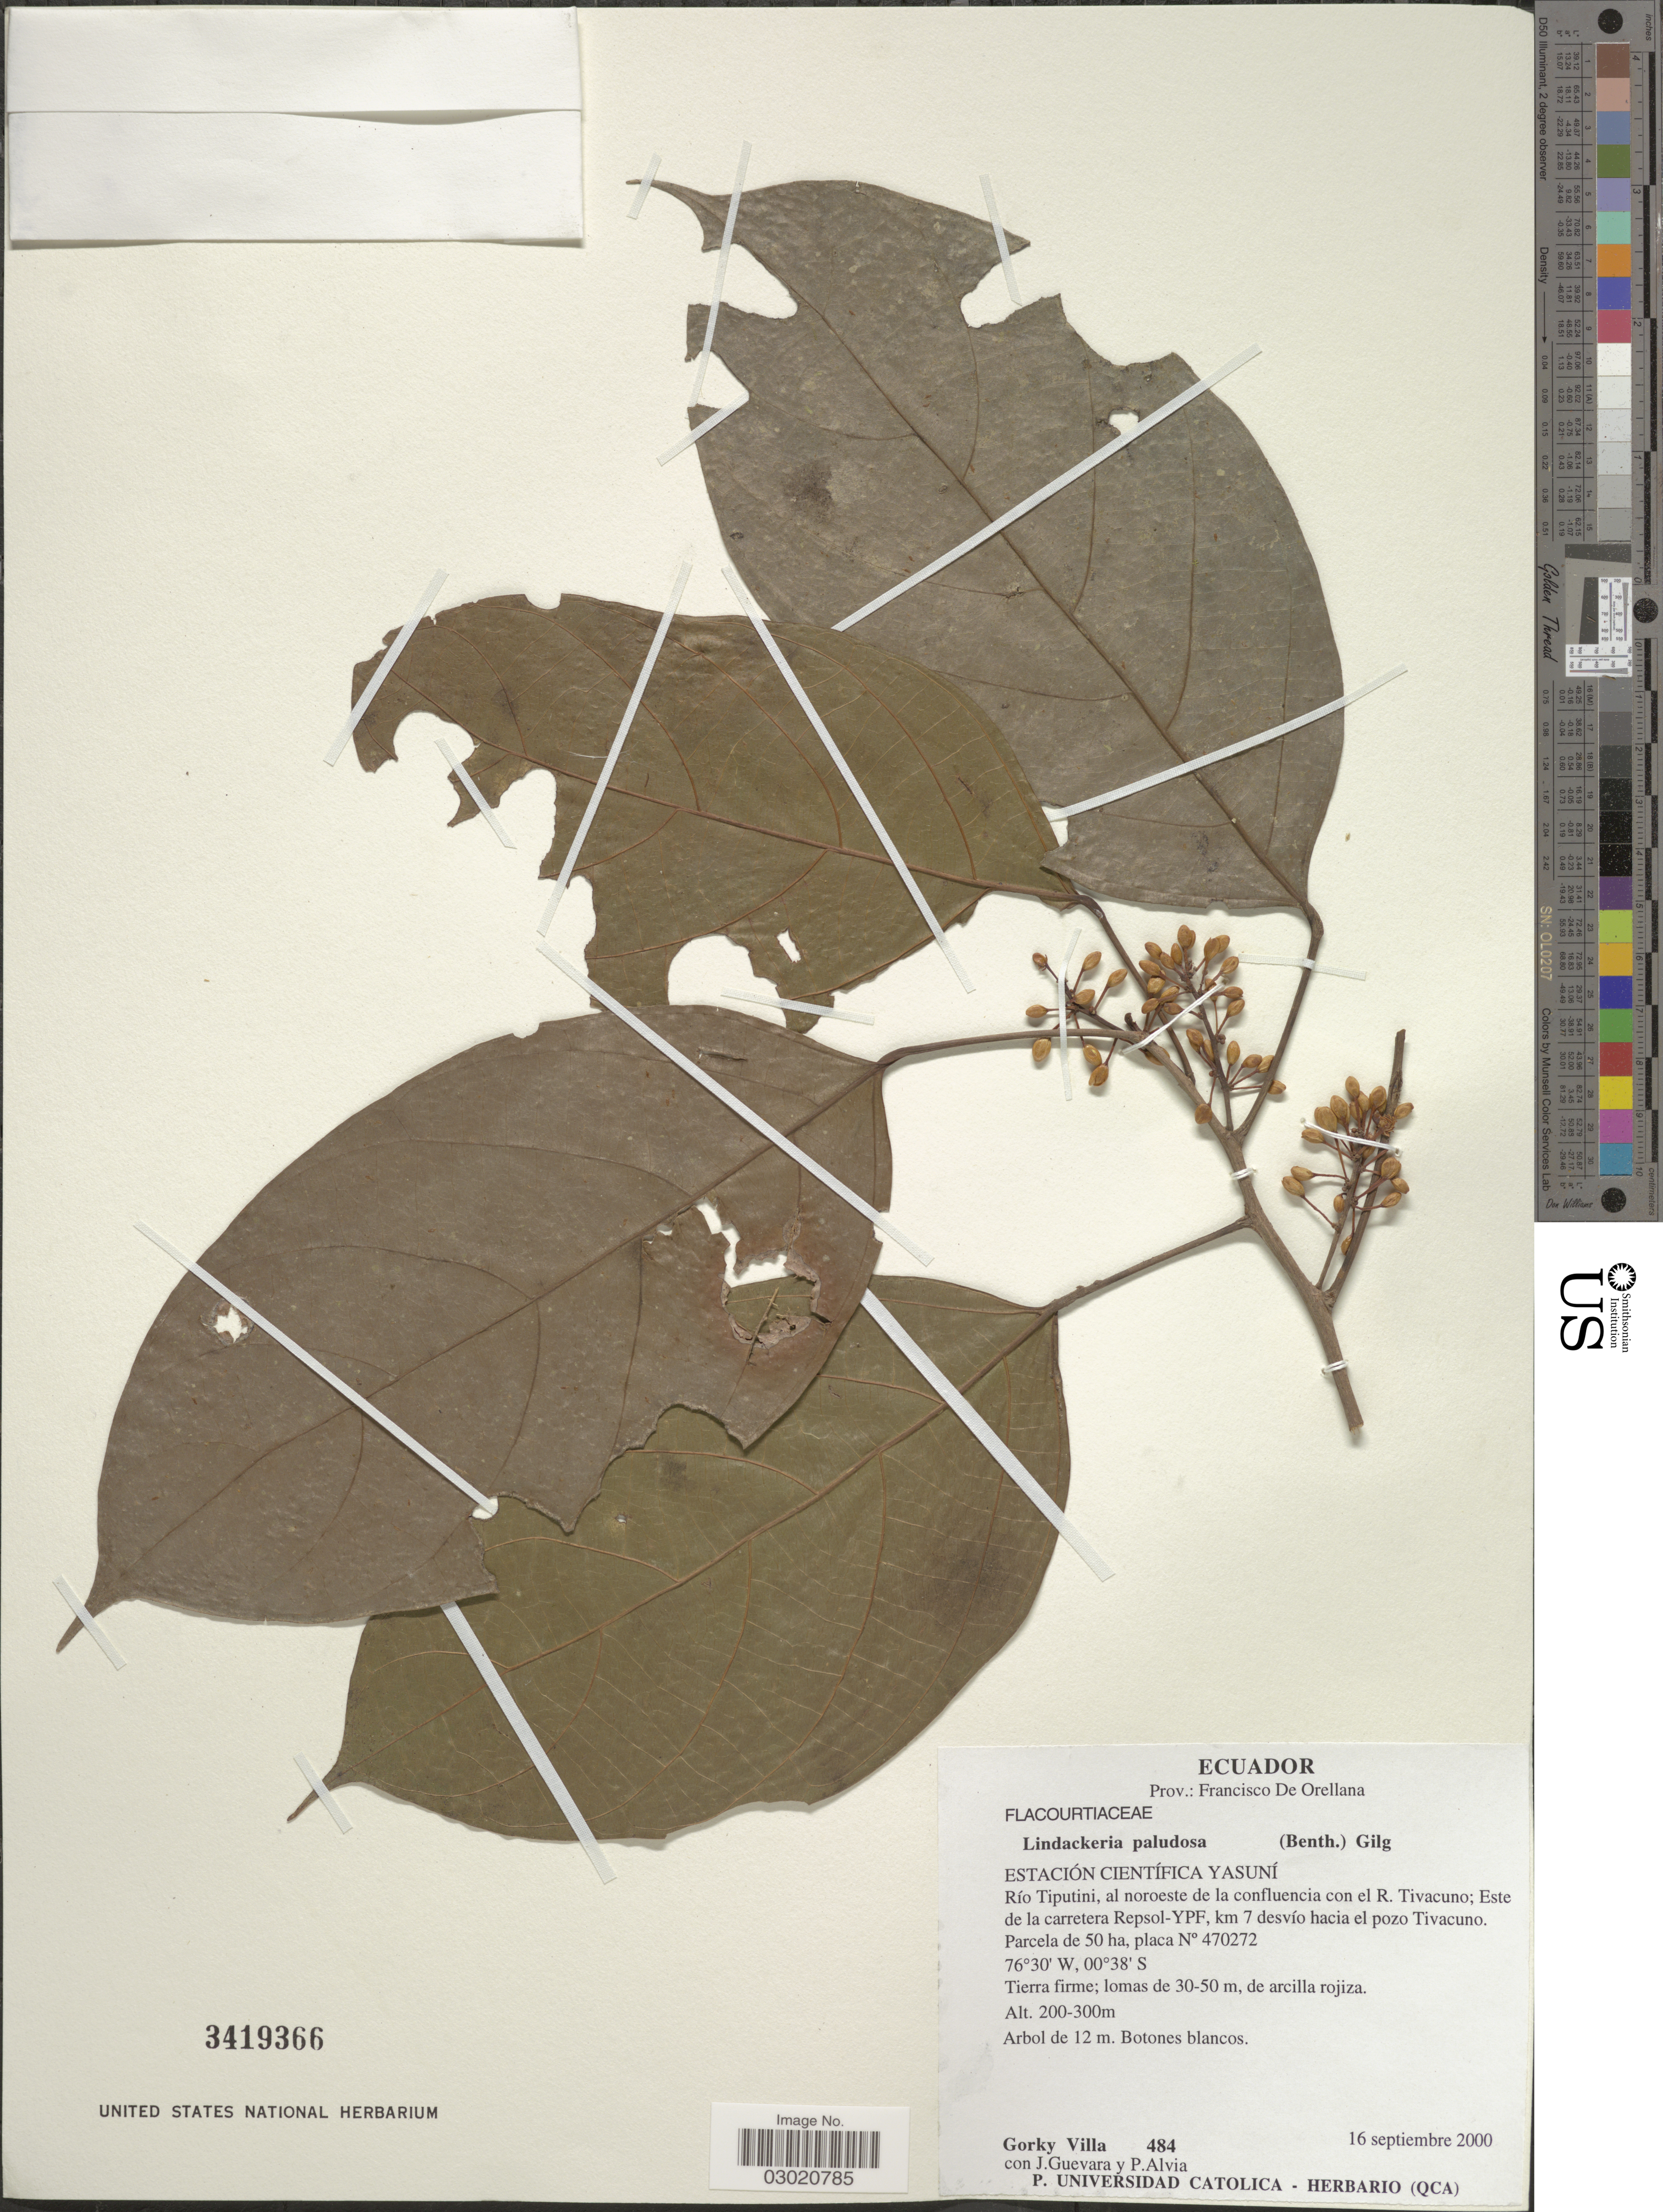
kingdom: Plantae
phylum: Tracheophyta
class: Magnoliopsida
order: Malpighiales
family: Achariaceae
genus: Lindackeria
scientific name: Lindackeria paludosa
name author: (Benth.) Gilg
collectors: G. Villa, J. Guevara & P. Alvia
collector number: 484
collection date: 2000-09-16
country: Ecuador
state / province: Orellana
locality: Prov.: Francisco De Orellana, Estación Científica Yasuní, Río Tiputini, al noroeste de la confluencia con el R. Tivacuno; Este de la carretera Repsol-YPF, km 7 desvío hacia el pozo Tivacuno, Parcela de 50 ha, placa N° 470272.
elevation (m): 200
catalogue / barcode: US 3419366